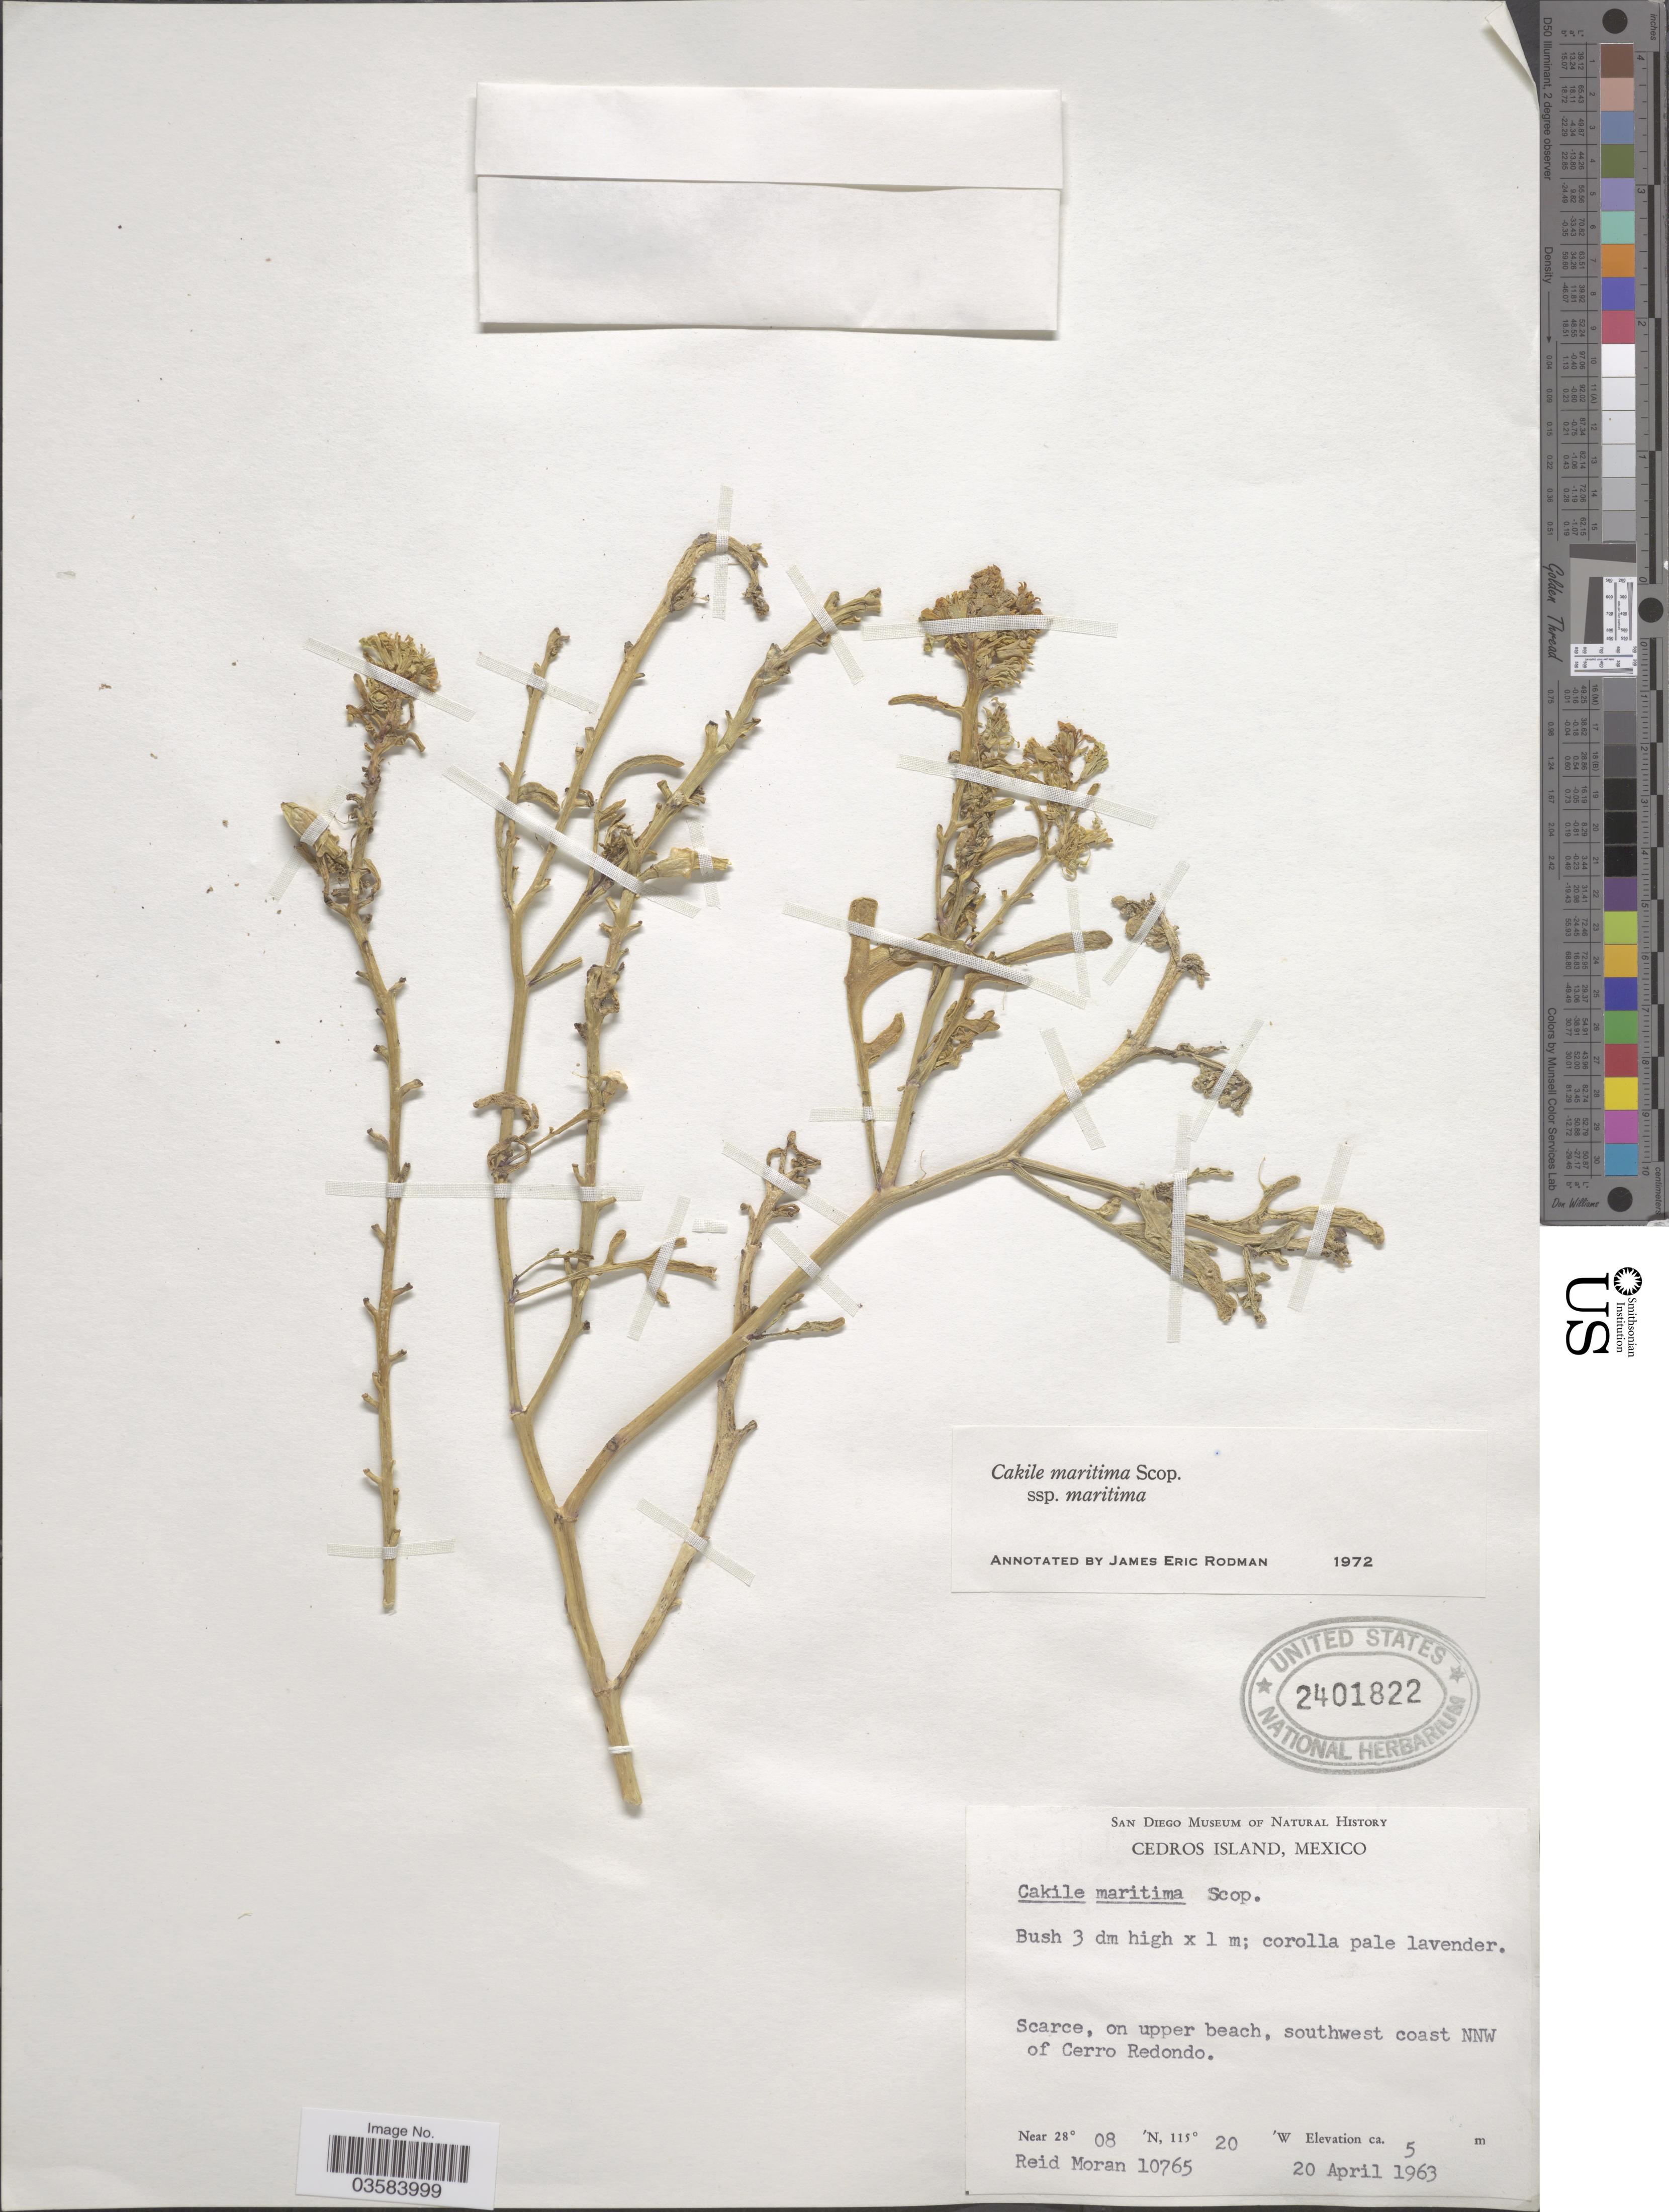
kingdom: Plantae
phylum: Tracheophyta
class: Magnoliopsida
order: Brassicales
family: Brassicaceae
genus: Cakile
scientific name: Cakile maritima subsp. maritima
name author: Scop.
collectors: R. Moran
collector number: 10765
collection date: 1963-04-20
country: Mexico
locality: Cedros Island. Southwest coast NNW of Cerro Redondo.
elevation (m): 5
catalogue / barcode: US 2401822